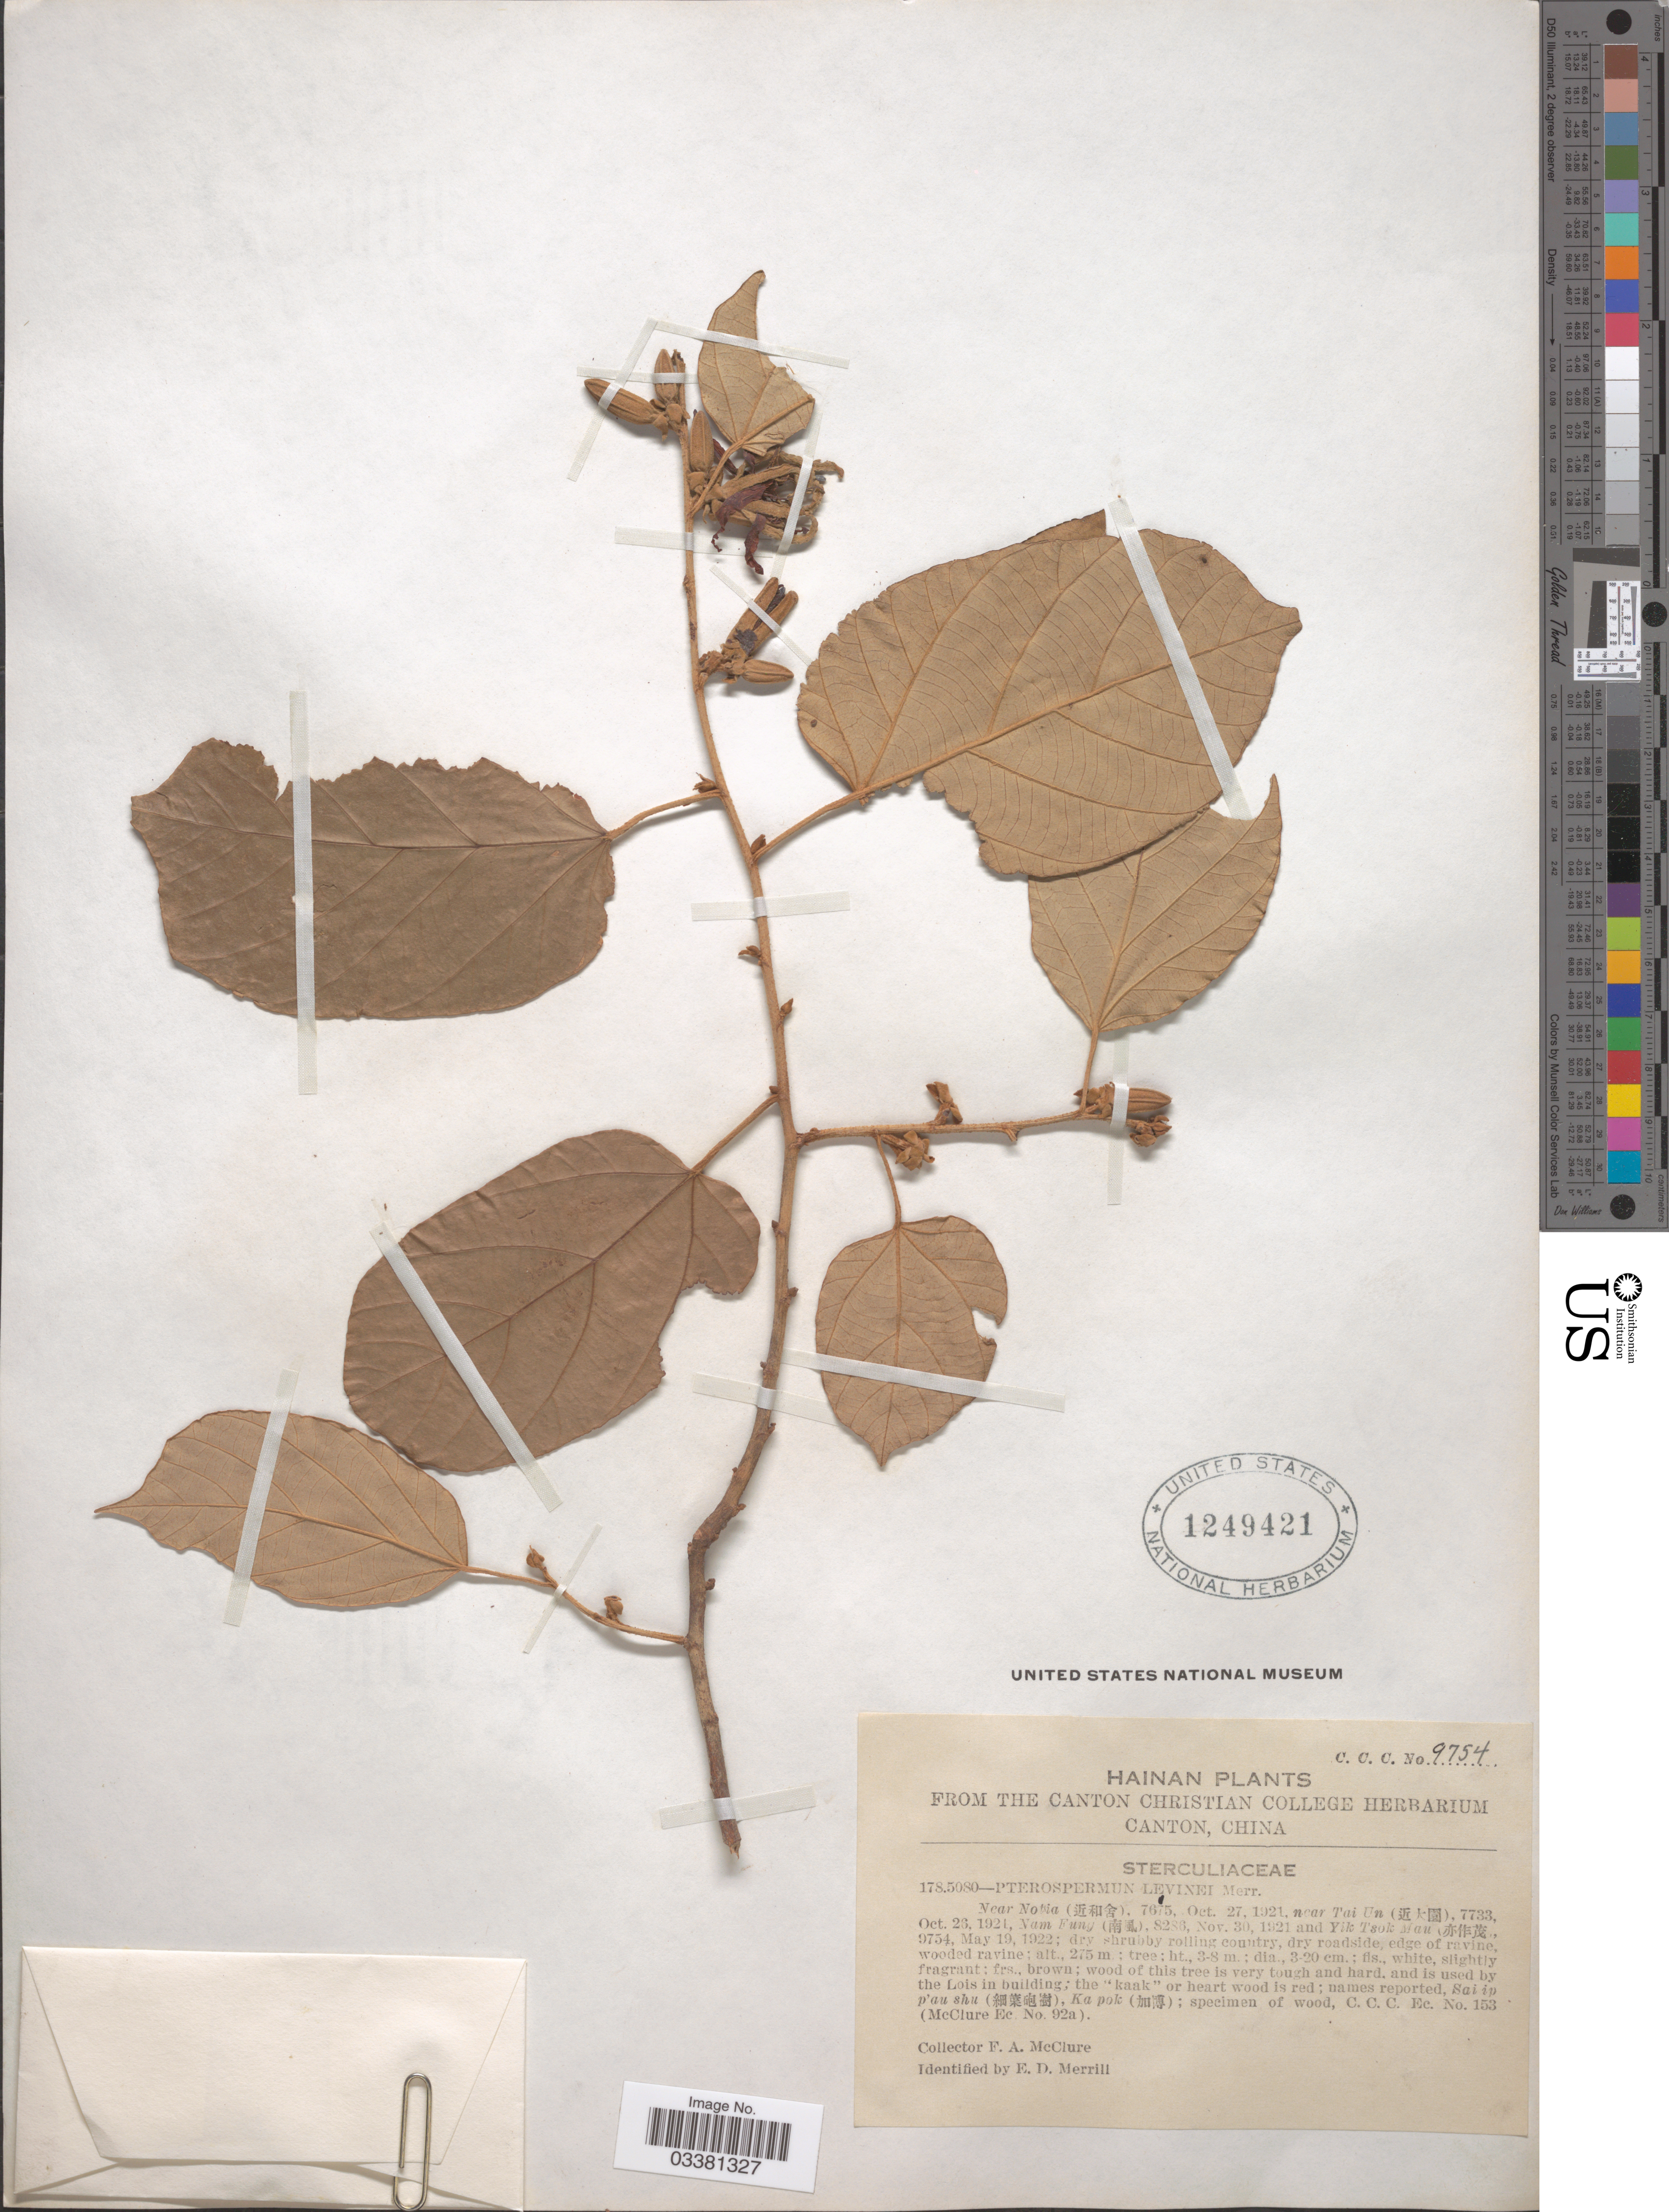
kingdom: Plantae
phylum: Tracheophyta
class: Magnoliopsida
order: Malvales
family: Malvaceae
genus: Pterospermum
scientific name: Pterospermum levinei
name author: Merr.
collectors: F. A. McClure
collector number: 9754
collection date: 1922-05-19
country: China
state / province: Hainan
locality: Yik Tsok Mau (X).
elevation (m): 275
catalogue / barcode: US 1249421